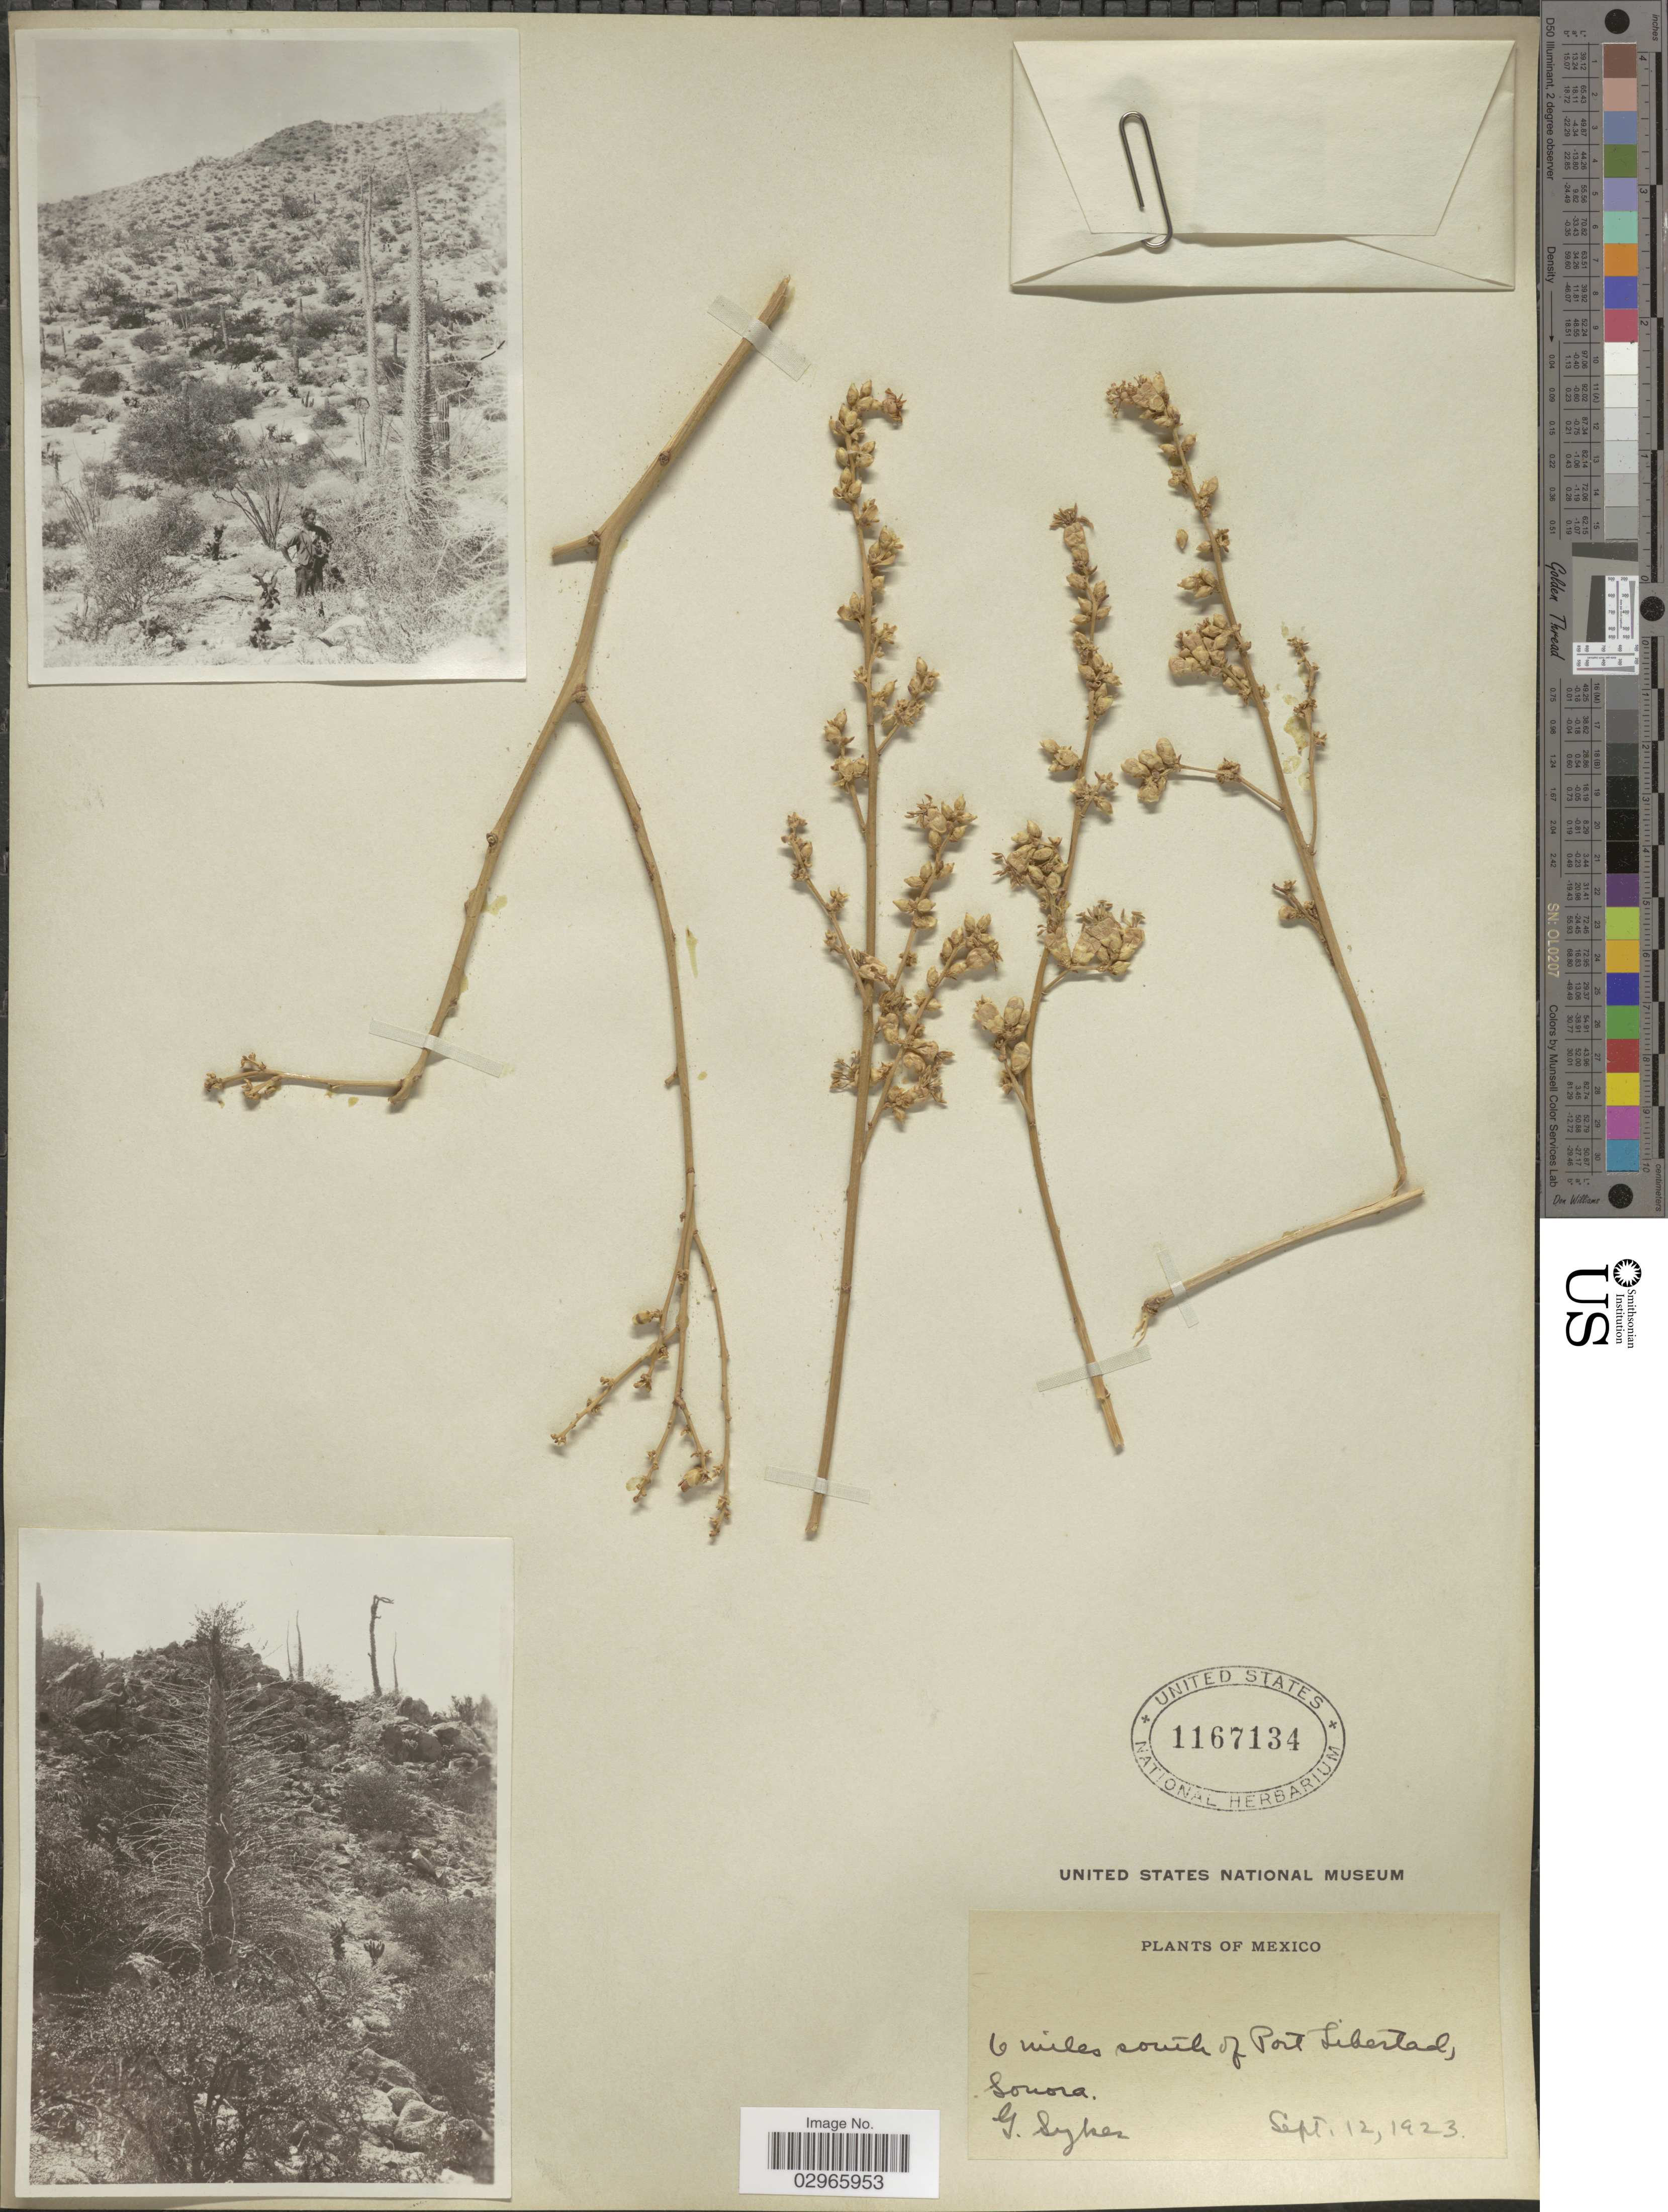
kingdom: Plantae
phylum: Tracheophyta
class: Magnoliopsida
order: Ericales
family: Fouquieriaceae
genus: Fouquieria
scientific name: Fouquieria columnaris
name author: Kellogg ex Curran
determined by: Strong, Mark T., (BOT), Smithsonian Institution - National Museum of Natural History (UNITED STATES)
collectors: G. Sykes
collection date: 1923-09-12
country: Mexico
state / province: Sonora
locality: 6 miles south of Port Libertad.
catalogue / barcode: US 1167134